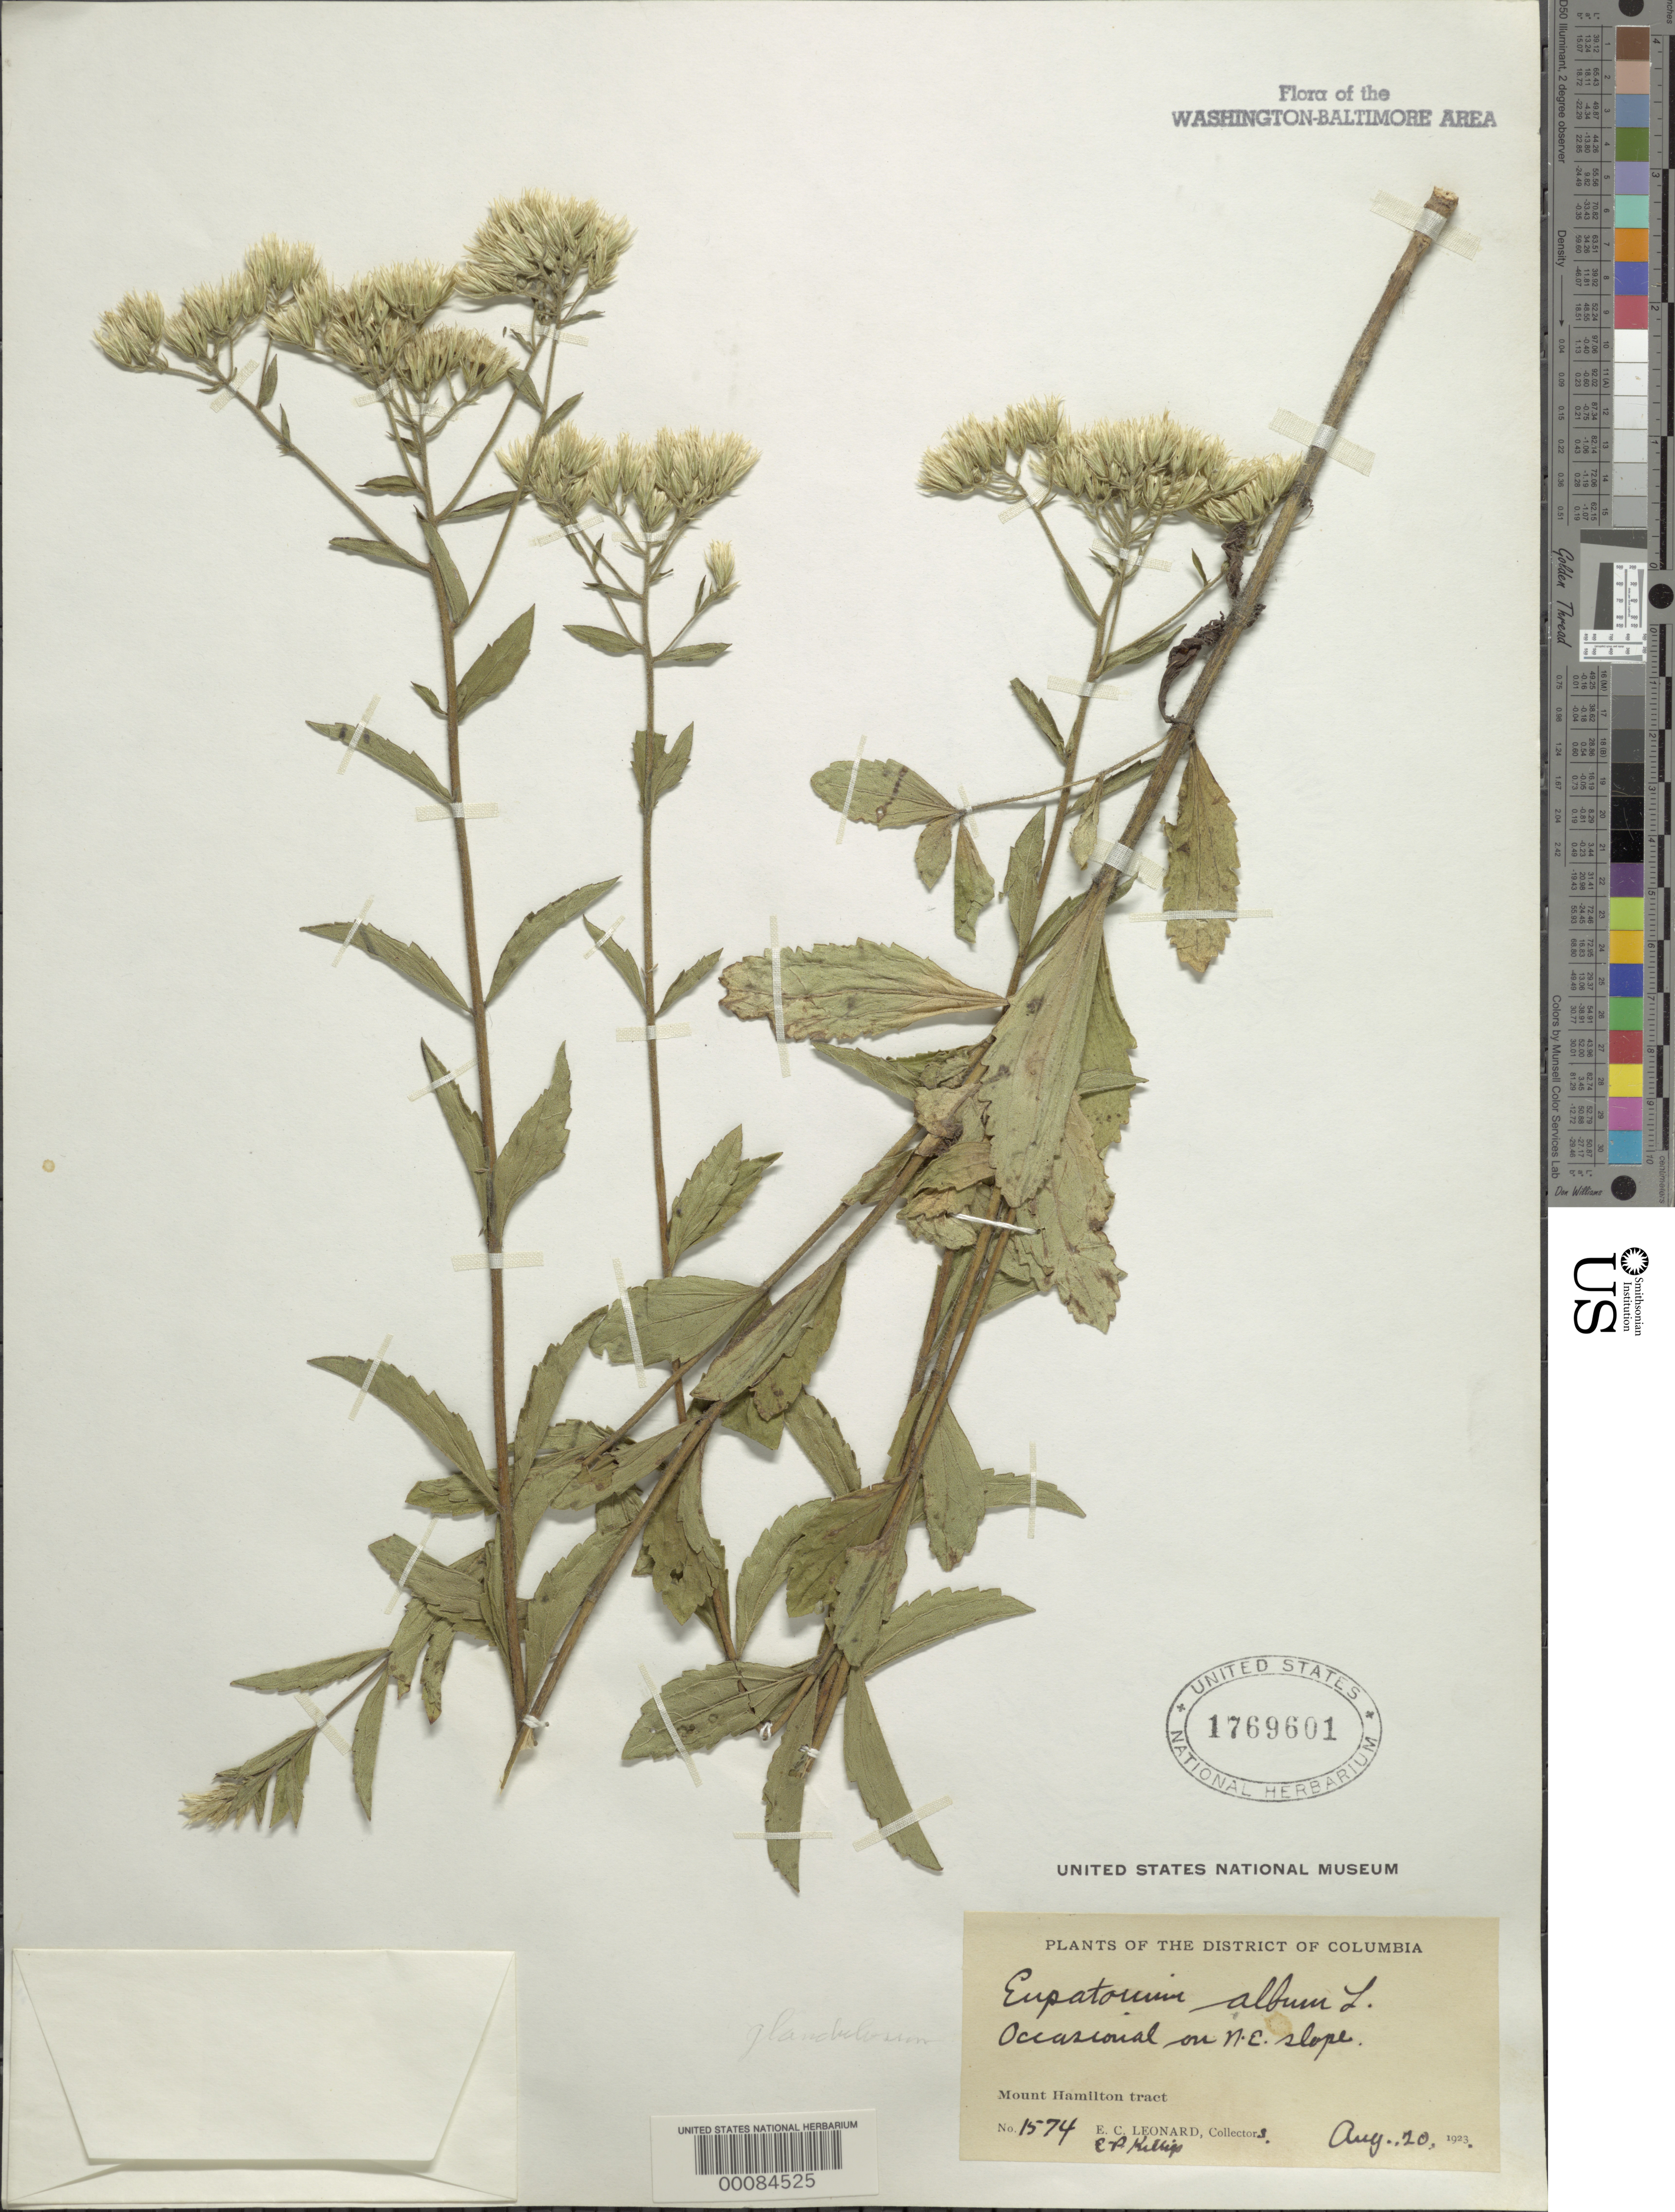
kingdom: Plantae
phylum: Tracheophyta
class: Magnoliopsida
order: Asterales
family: Asteraceae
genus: Eupatorium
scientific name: Eupatorium album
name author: L.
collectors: E. C. Leonard & E. P. Killip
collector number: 1574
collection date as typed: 20 Aug 1923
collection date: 1923-08-20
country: United States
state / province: District of Columbia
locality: Mount Hamilton Tract NE slope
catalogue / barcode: US 1769601